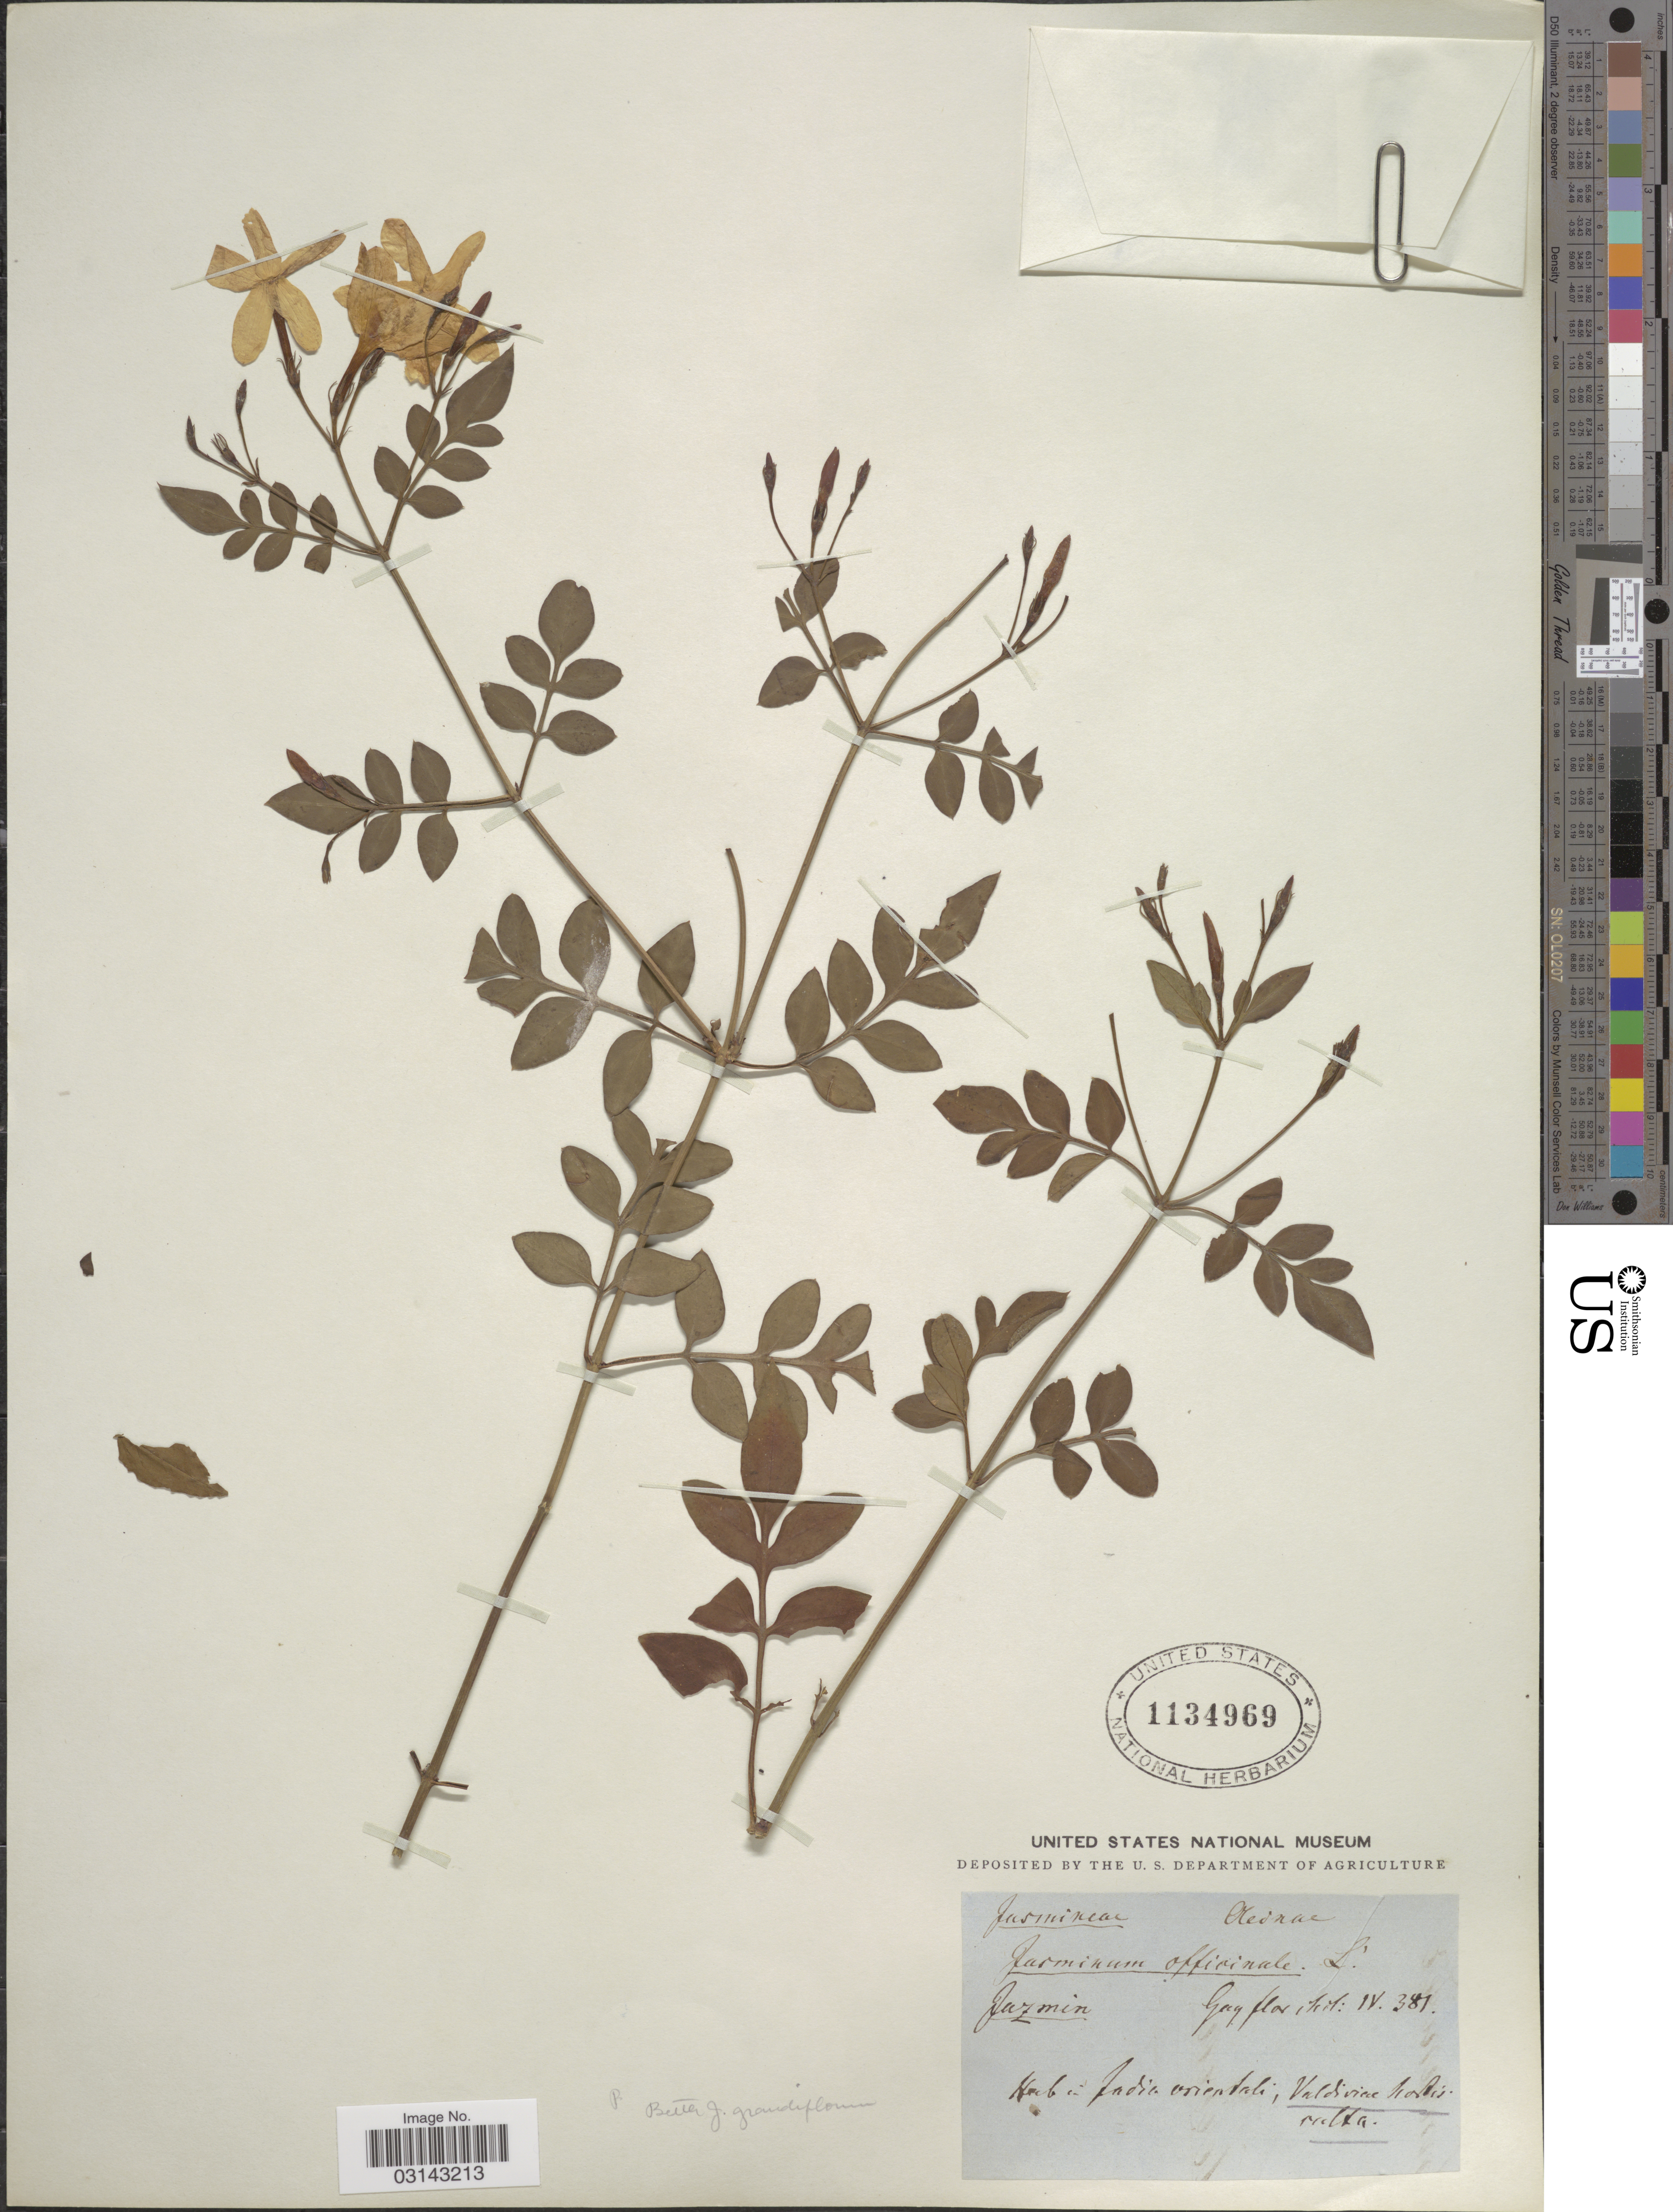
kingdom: Plantae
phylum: Tracheophyta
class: Magnoliopsida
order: Lamiales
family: Oleaceae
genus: Jasminum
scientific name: Jasminum grandiflorum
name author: L.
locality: India orientali. Valdivicae hortis.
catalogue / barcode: US 1134969